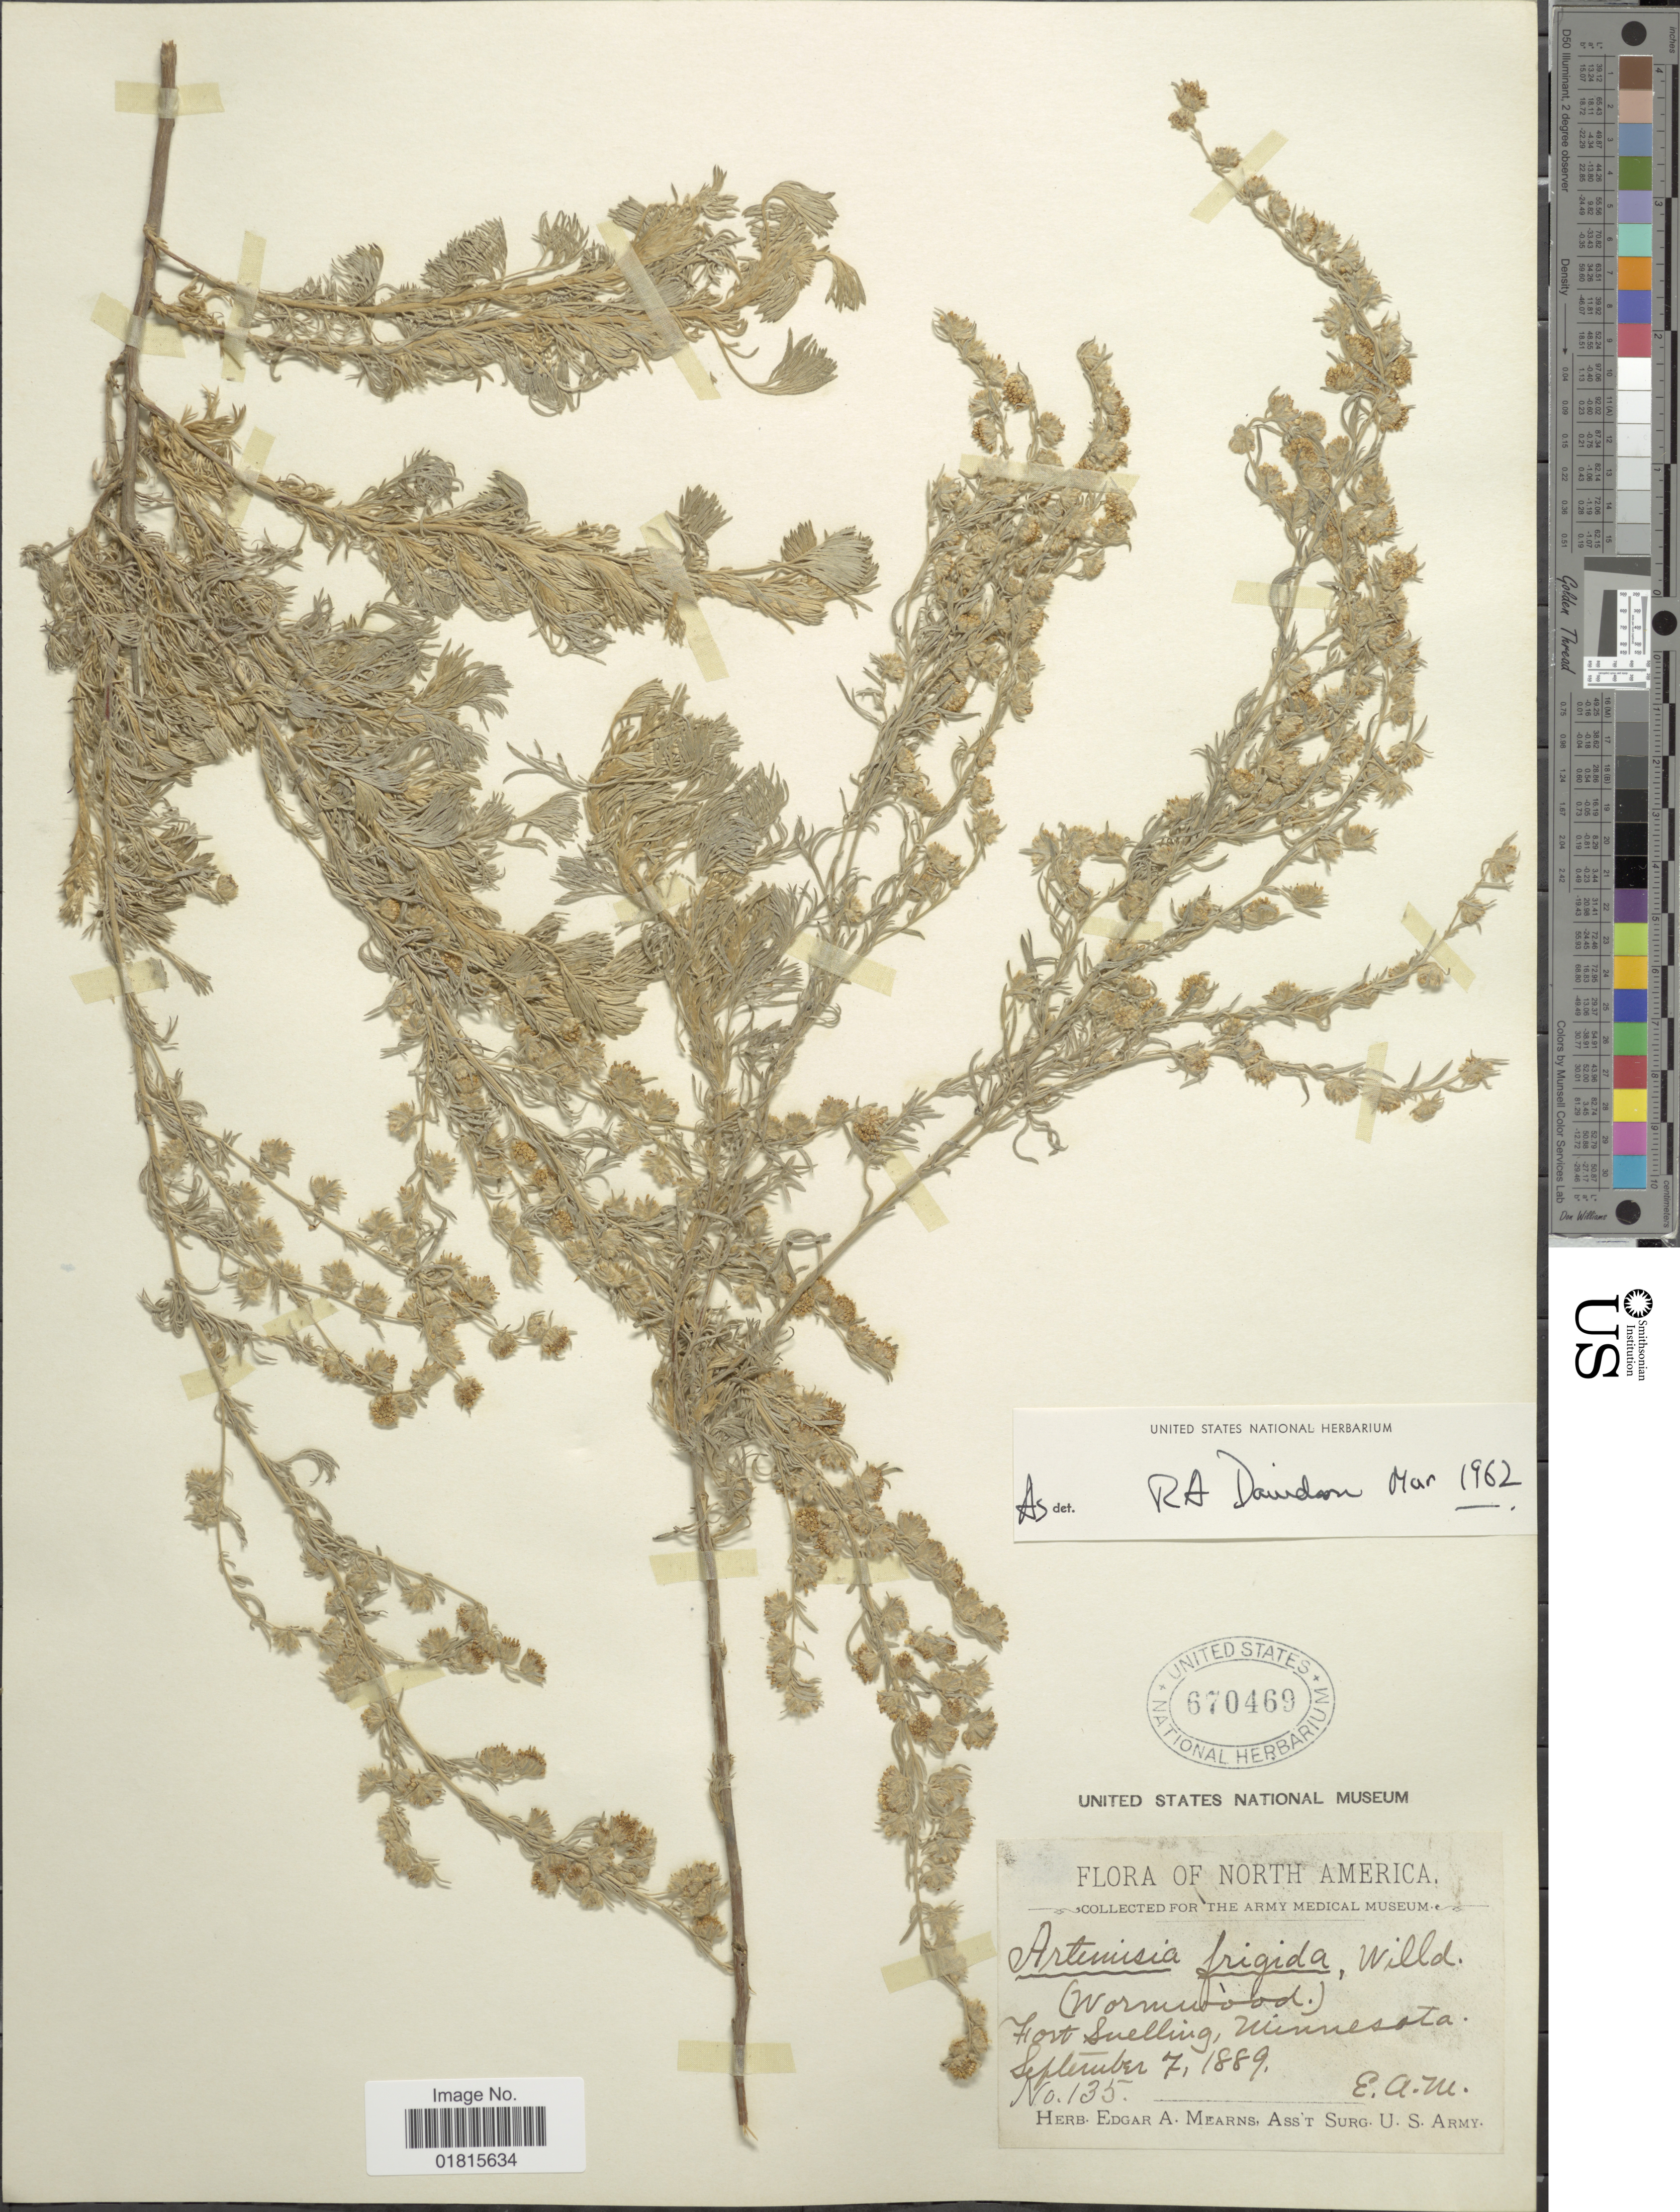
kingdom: Plantae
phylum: Tracheophyta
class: Magnoliopsida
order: Asterales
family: Asteraceae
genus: Artemisia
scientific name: Artemisia frigida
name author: Willd.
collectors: E. A. Mearns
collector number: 135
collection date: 1889-09-07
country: United States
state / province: Minnesota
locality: North America, (Wormwood), Fort Snelling, Minnesota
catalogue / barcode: US 670469